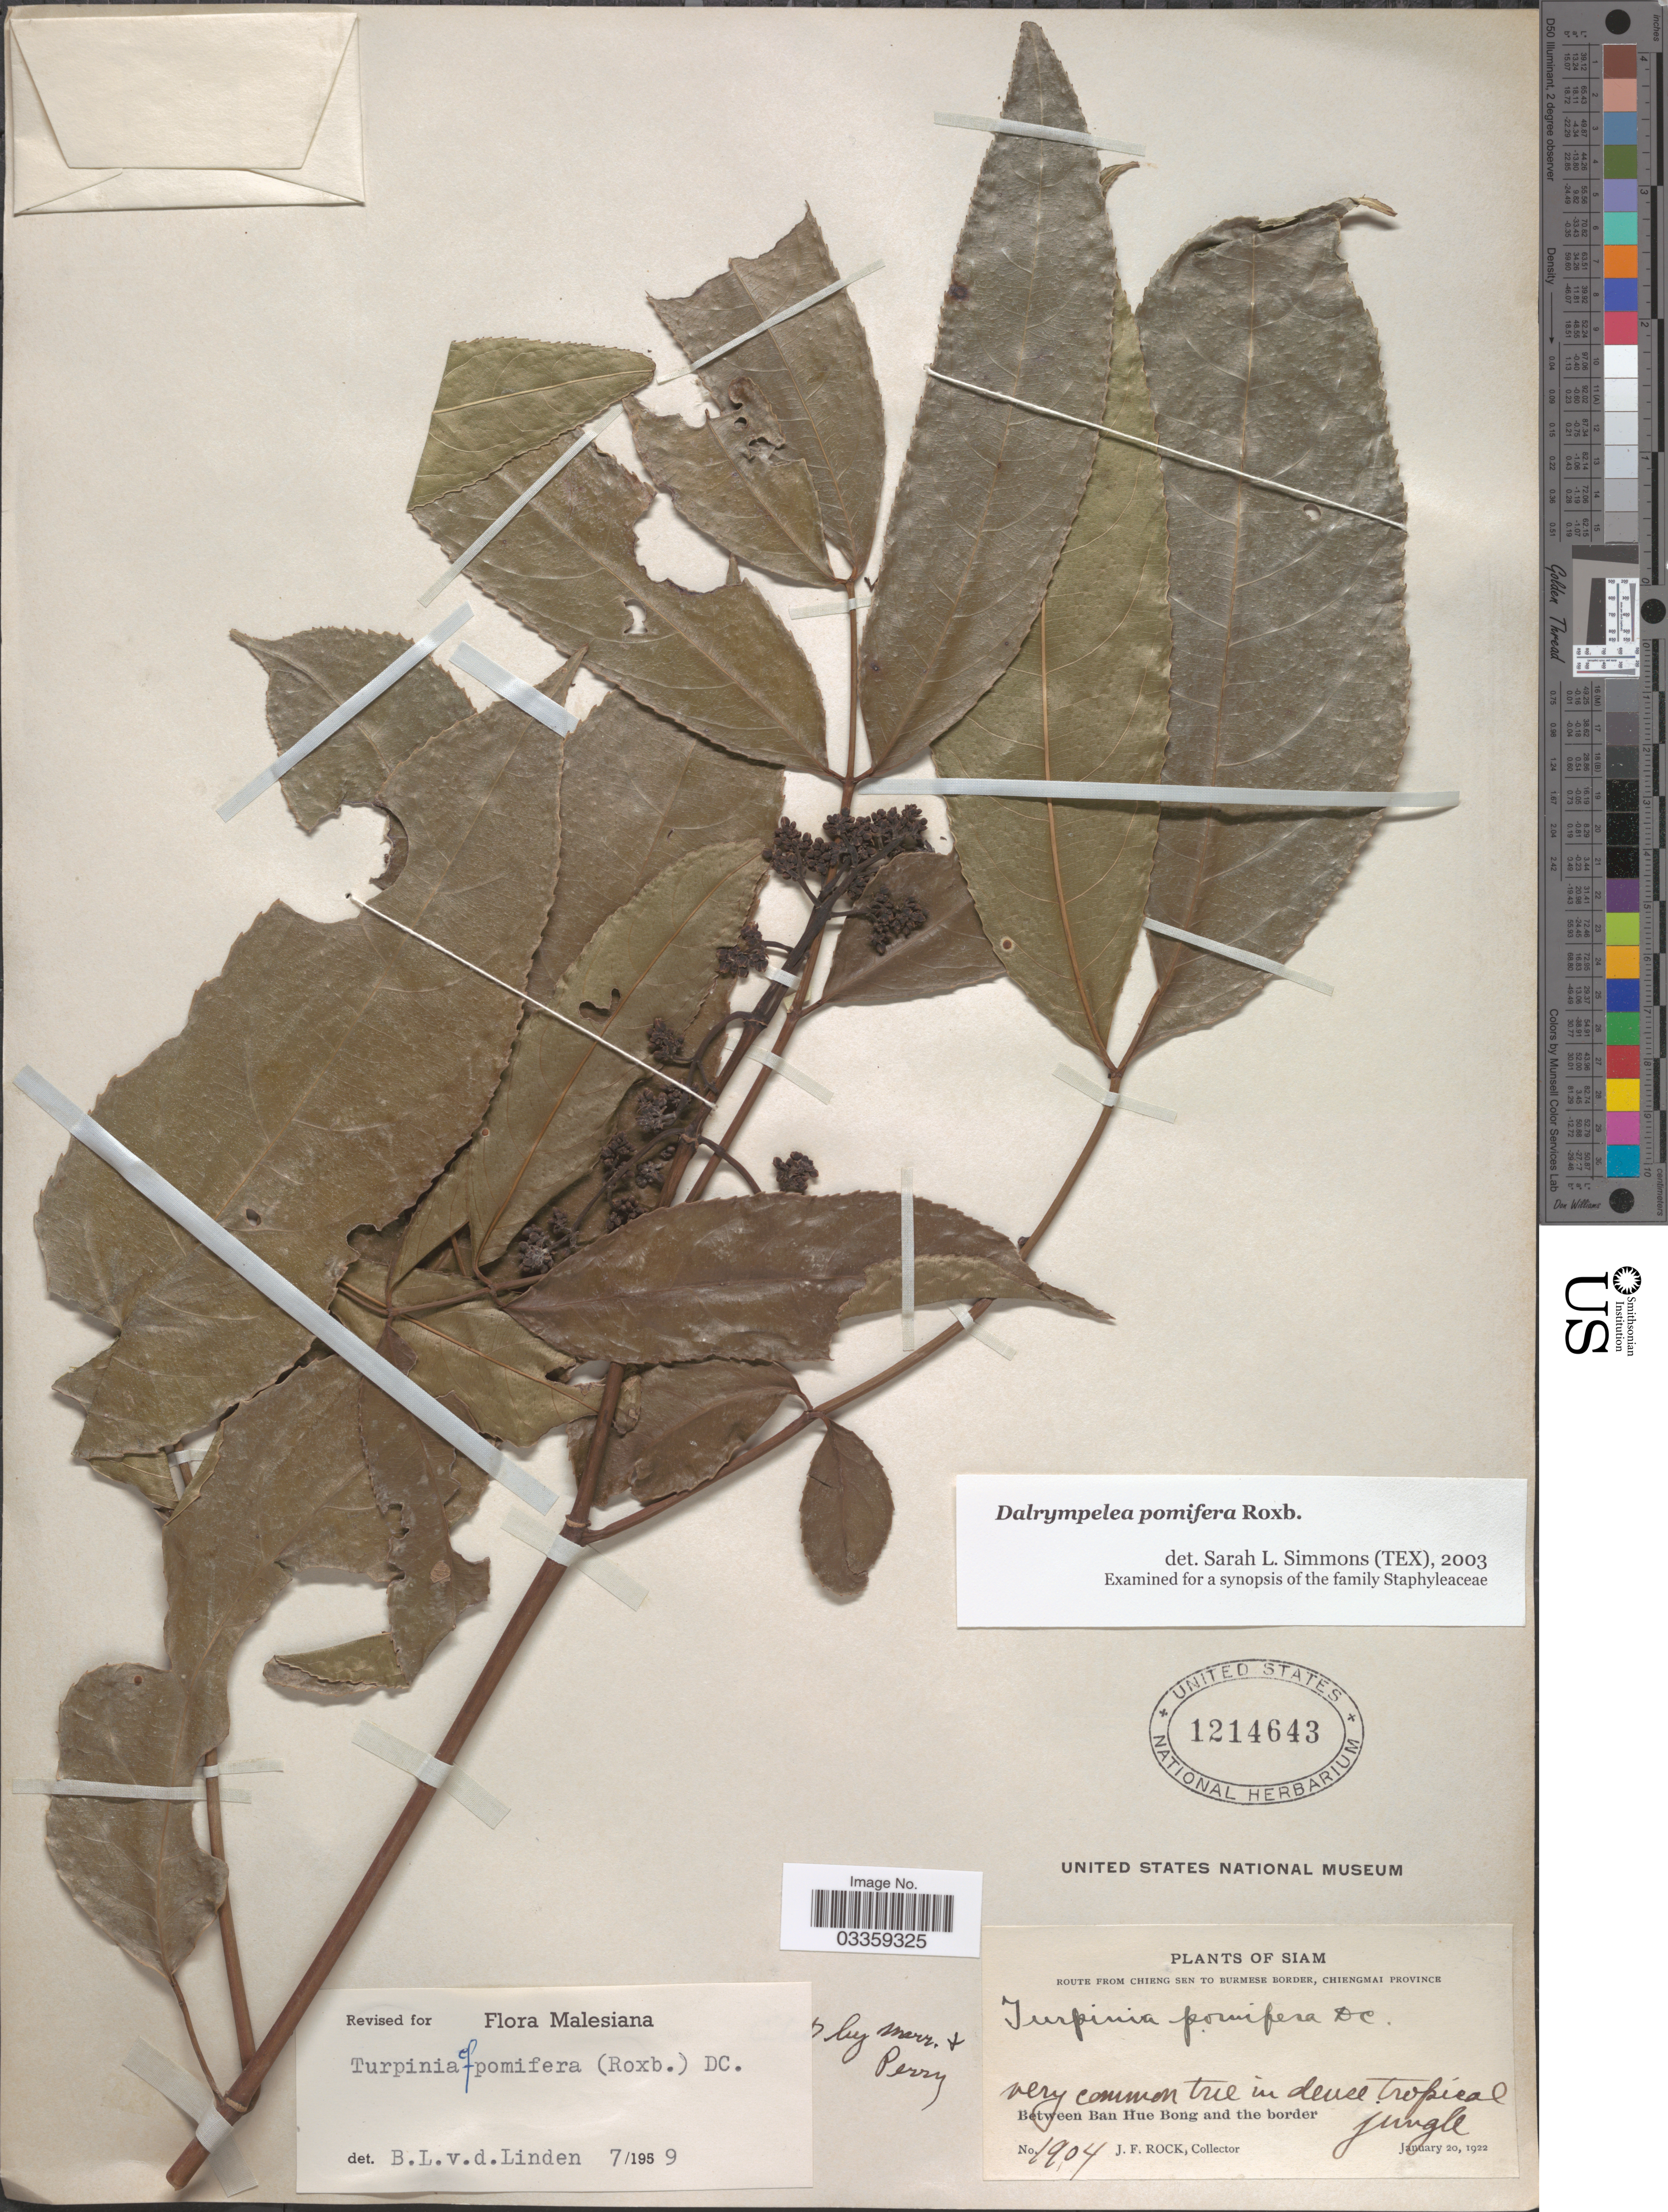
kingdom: Plantae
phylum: Tracheophyta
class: Magnoliopsida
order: Crossosomatales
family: Staphyleaceae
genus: Dalrympelea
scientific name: Dalrympelea pomifera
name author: Roxb.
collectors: J. Rock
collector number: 1904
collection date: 1922-01-20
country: Thailand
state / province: Chiang Mai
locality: Siam, Route from Chieng Sen to Burmese border, Chiengmai Province, Between Ban Hue Bong and the border.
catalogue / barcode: US 1214643